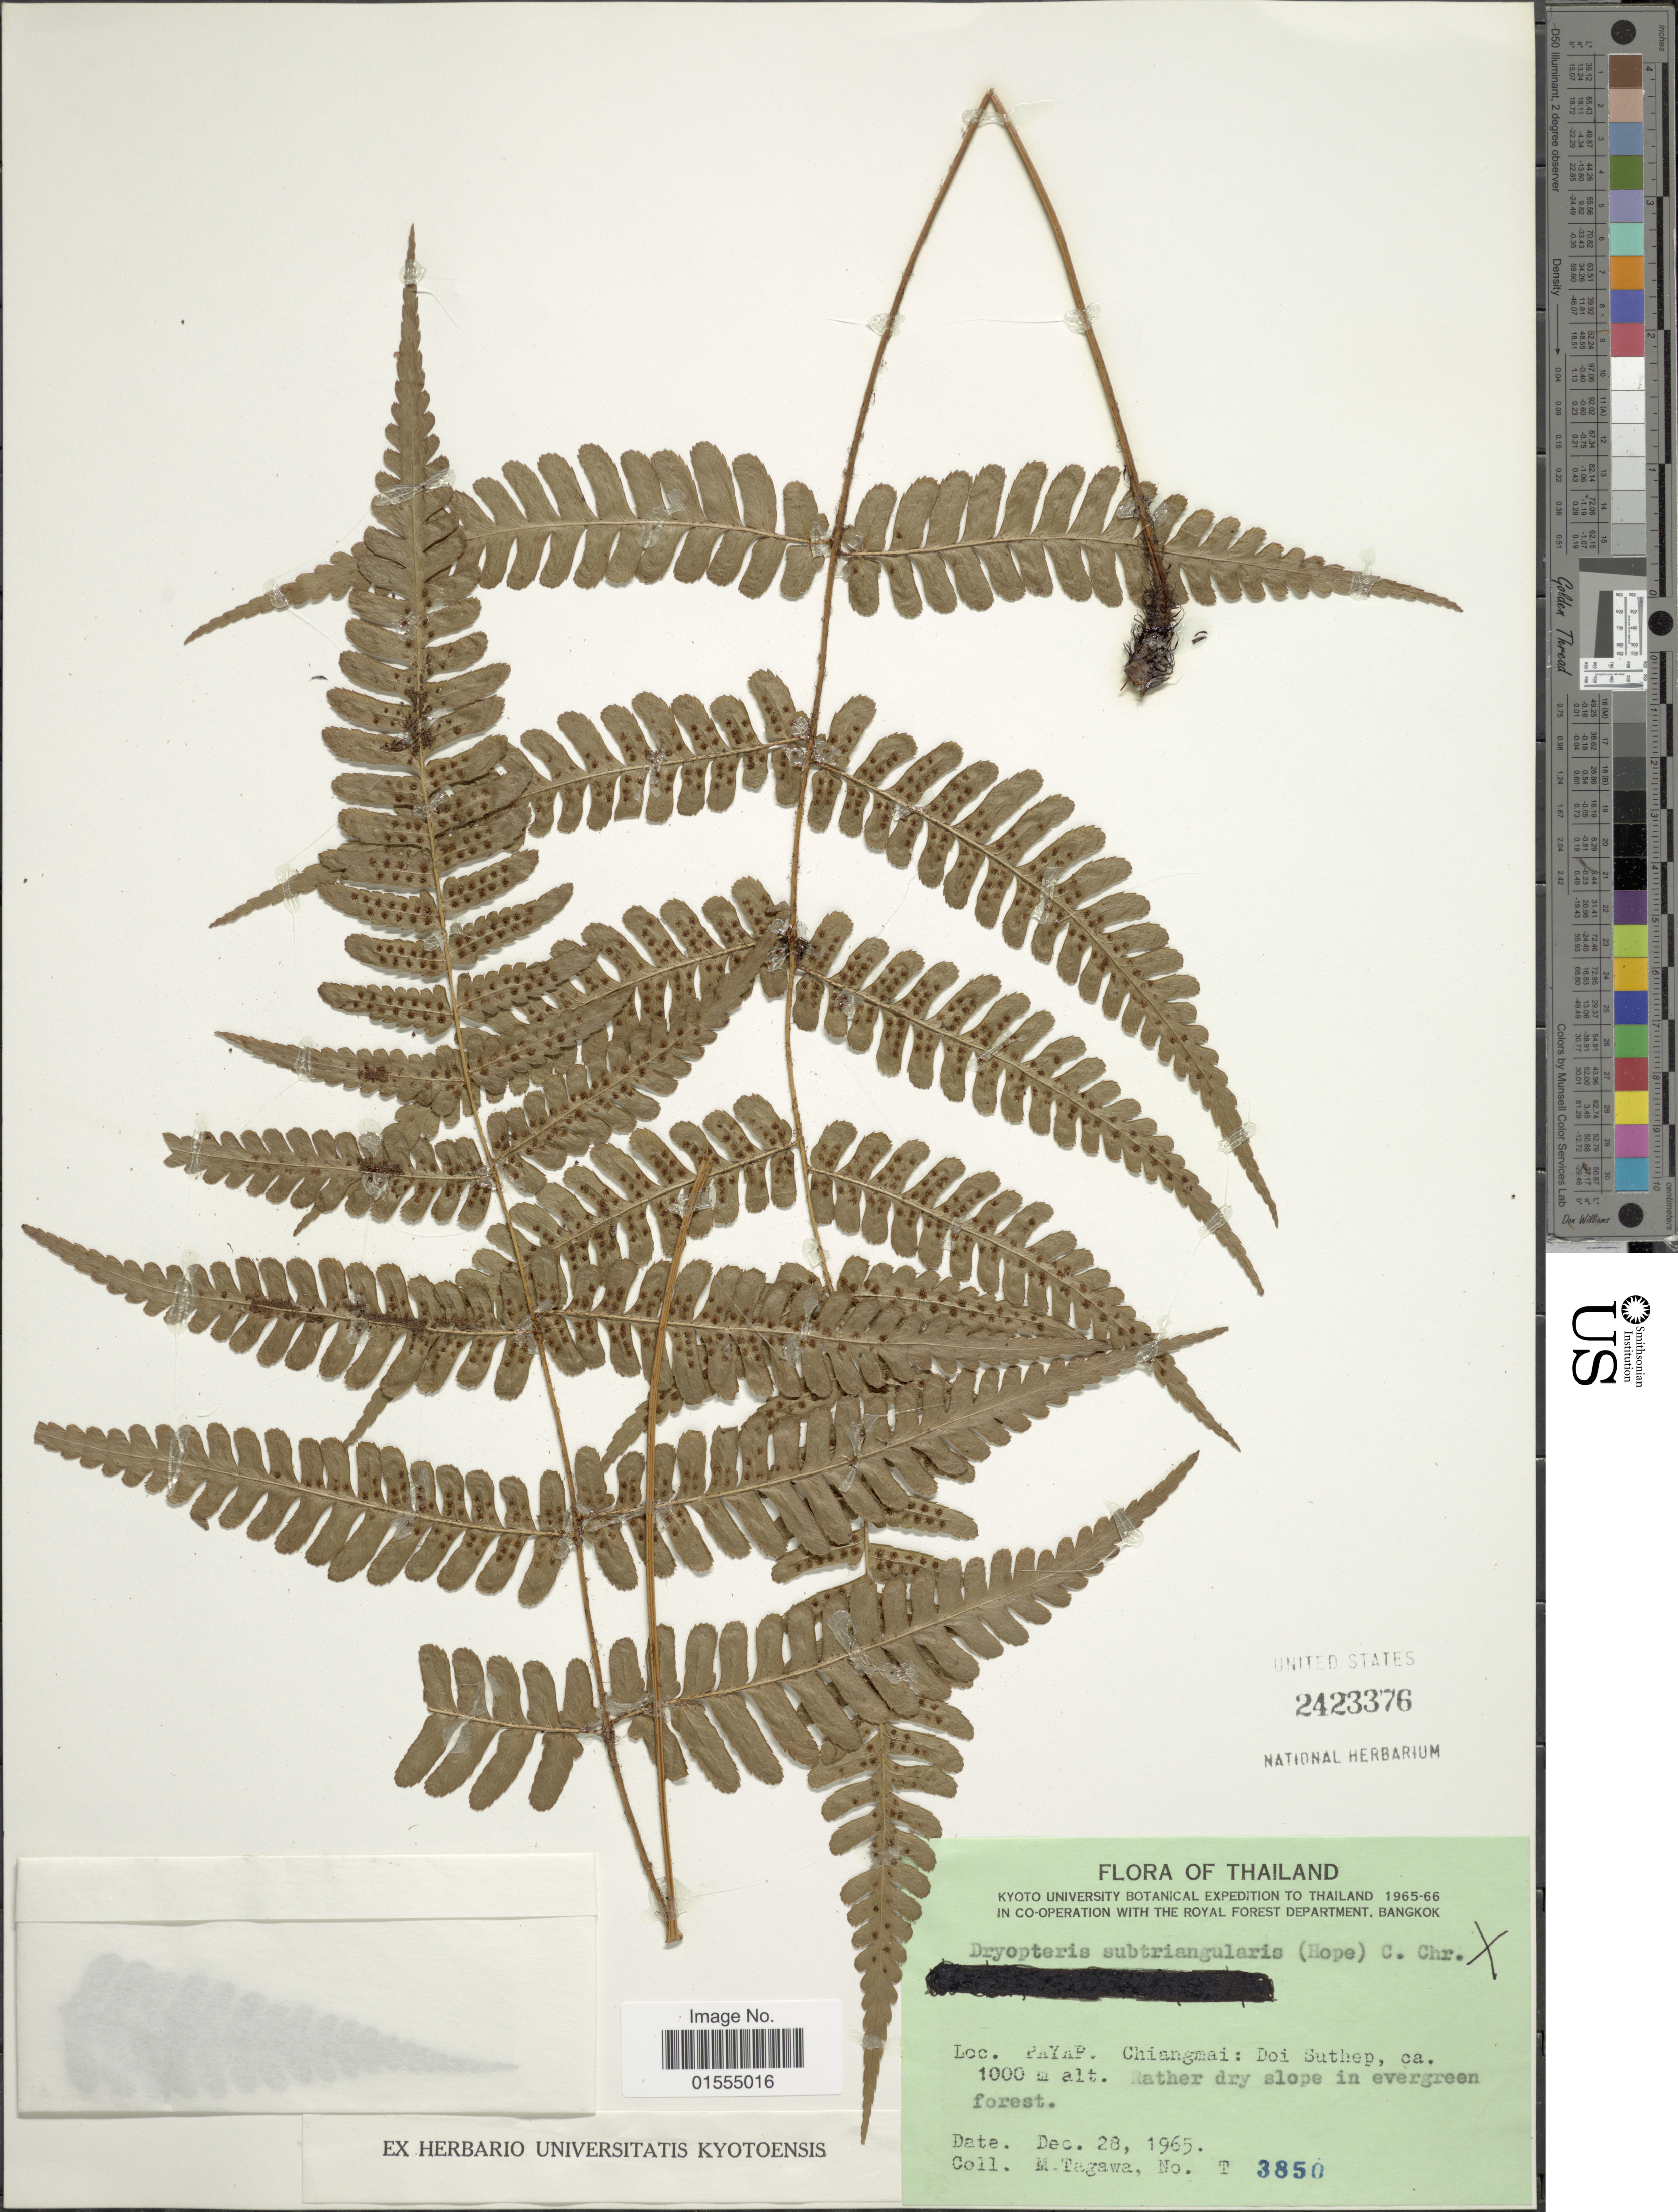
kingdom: Plantae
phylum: Tracheophyta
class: Polypodiopsida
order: Polypodiales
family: Dryopteridaceae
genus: Dryopteris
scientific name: Dryopteris subtriangularis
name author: (C. Hope) C. Chr.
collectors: M. Tagawa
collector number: T3850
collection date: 1965-12-28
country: Thailand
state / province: Chiang Mai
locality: Thailand, Payap, Chiangmai: Doi Suthep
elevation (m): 1000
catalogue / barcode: US 2423376